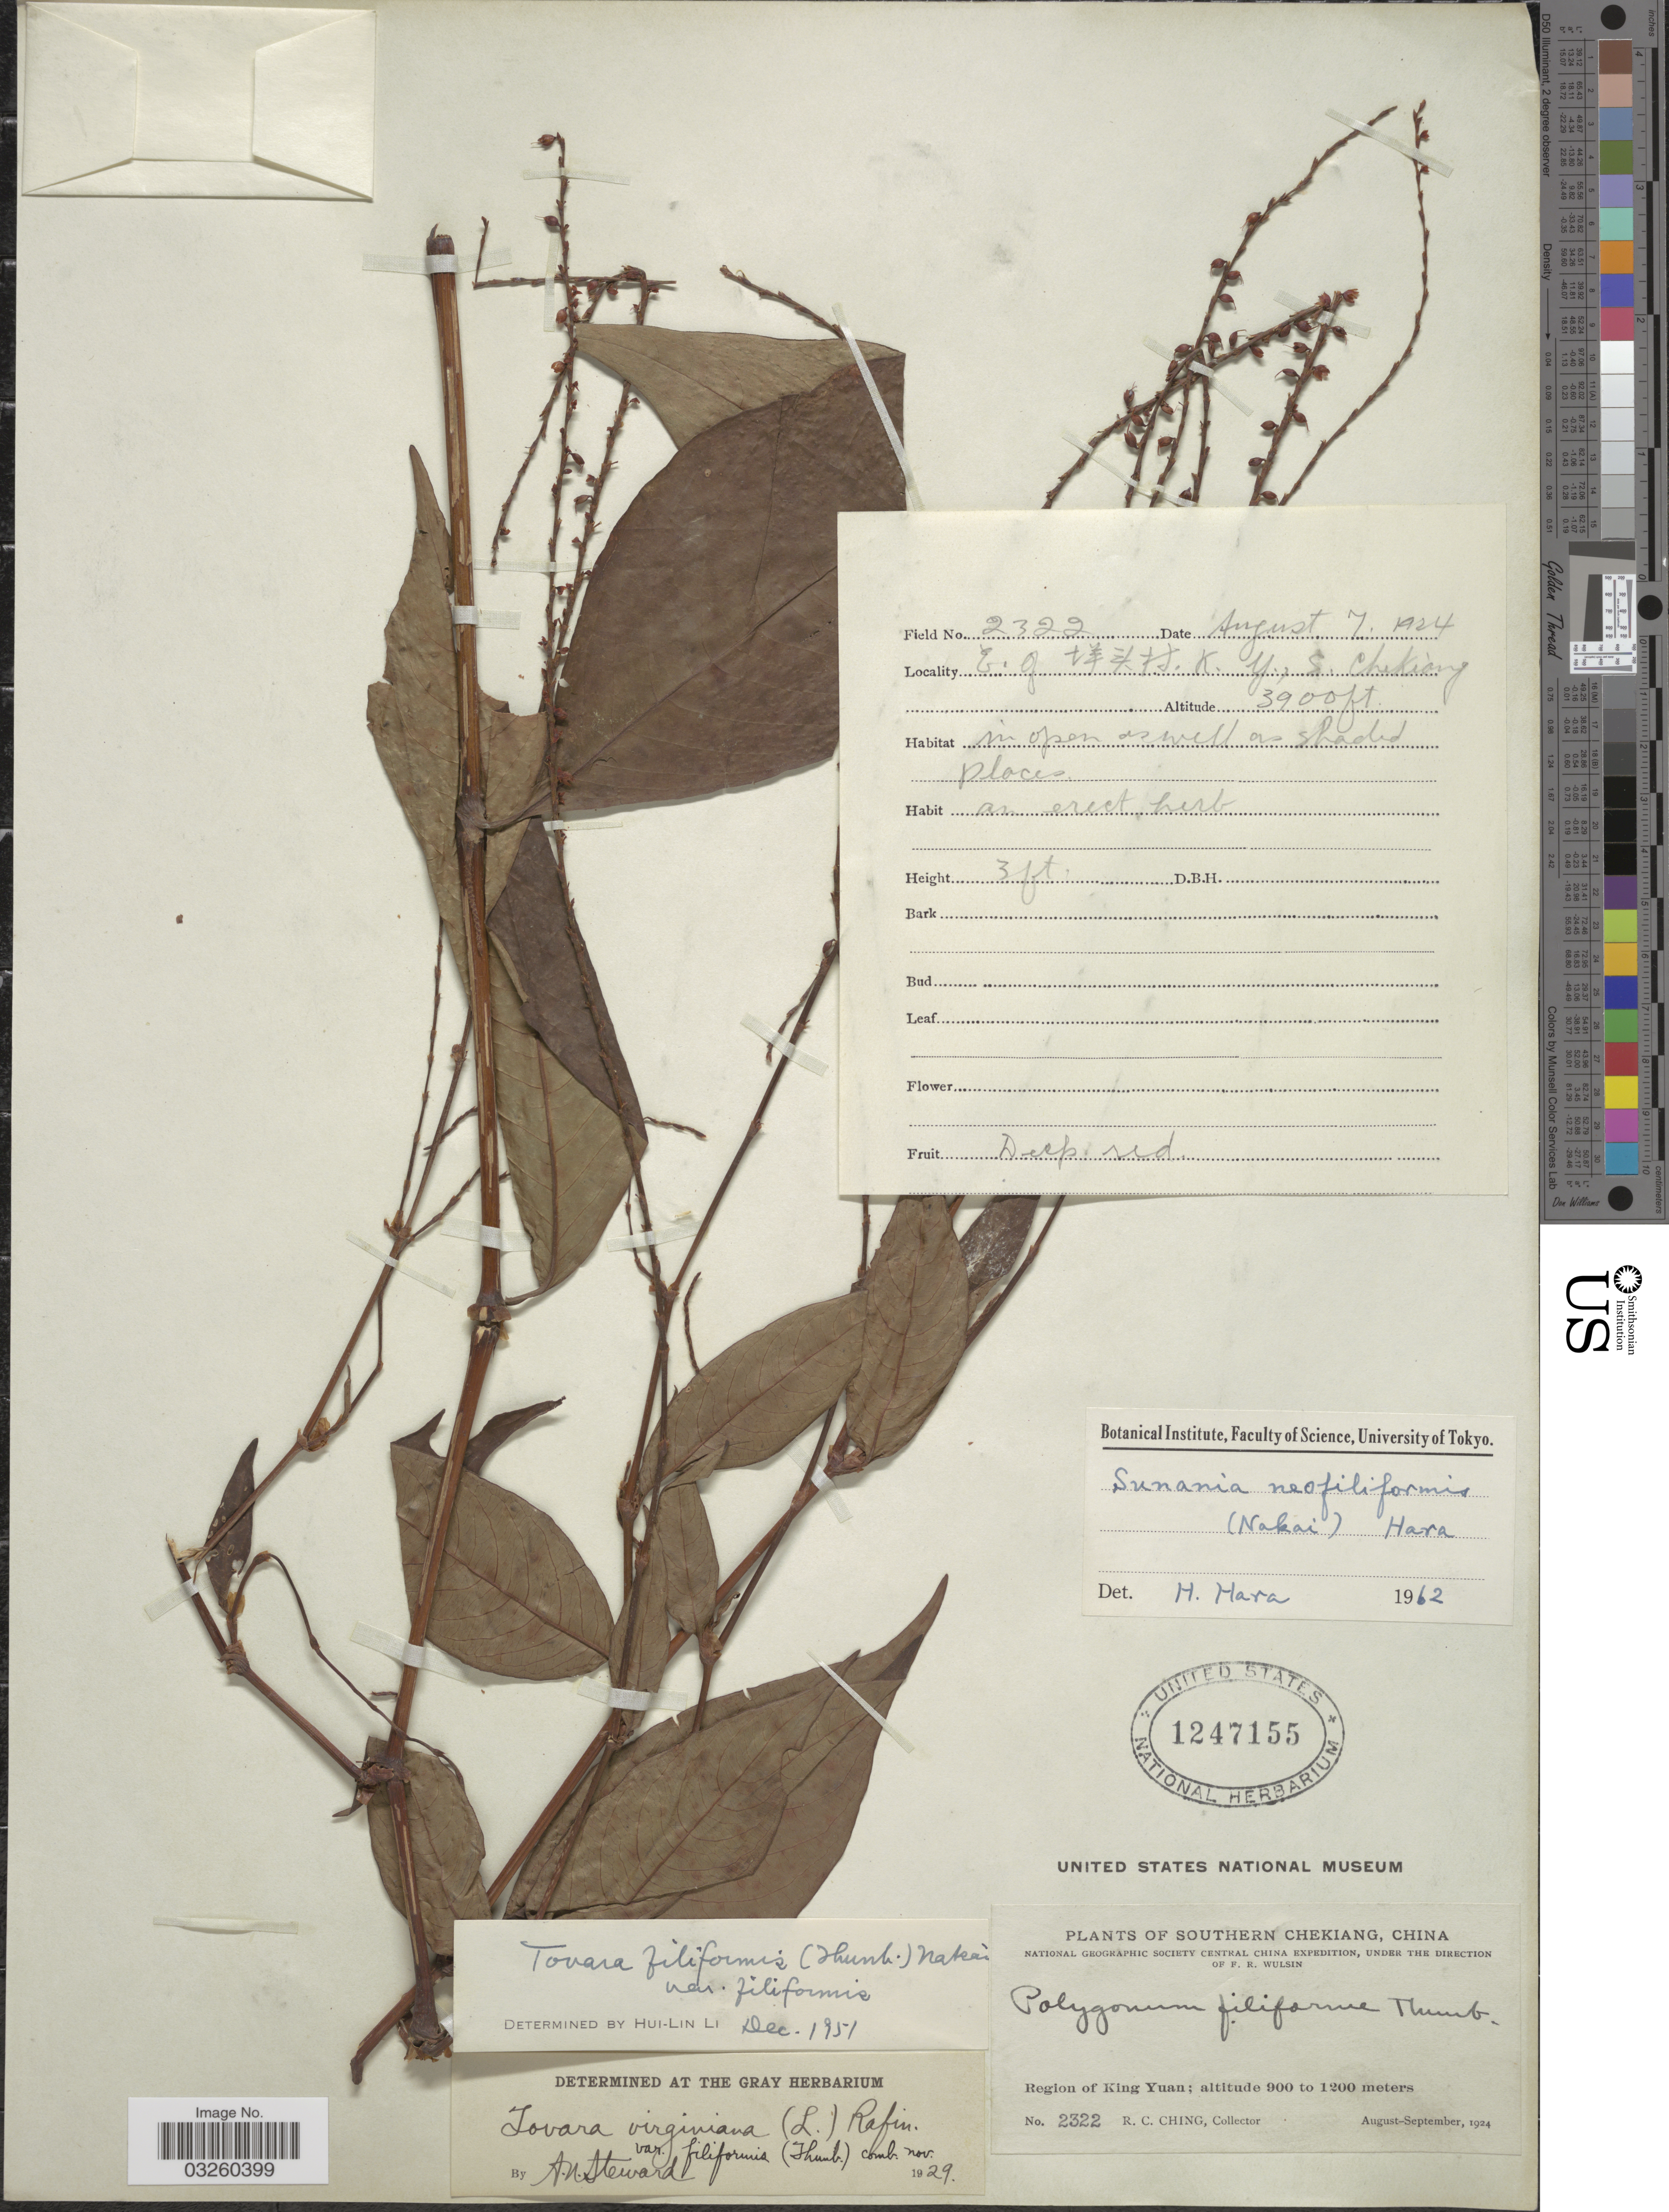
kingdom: Plantae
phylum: Tracheophyta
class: Magnoliopsida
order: Caryophyllales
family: Polygonaceae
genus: Persicaria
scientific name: Persicaria neofiliformis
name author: (Nakai) Ohki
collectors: R. C. Ching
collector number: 2322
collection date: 1924-08/1924-09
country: China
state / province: Zhejiang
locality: Southern Chekiang. Region of King Yuan.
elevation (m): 1189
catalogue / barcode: US 1247155